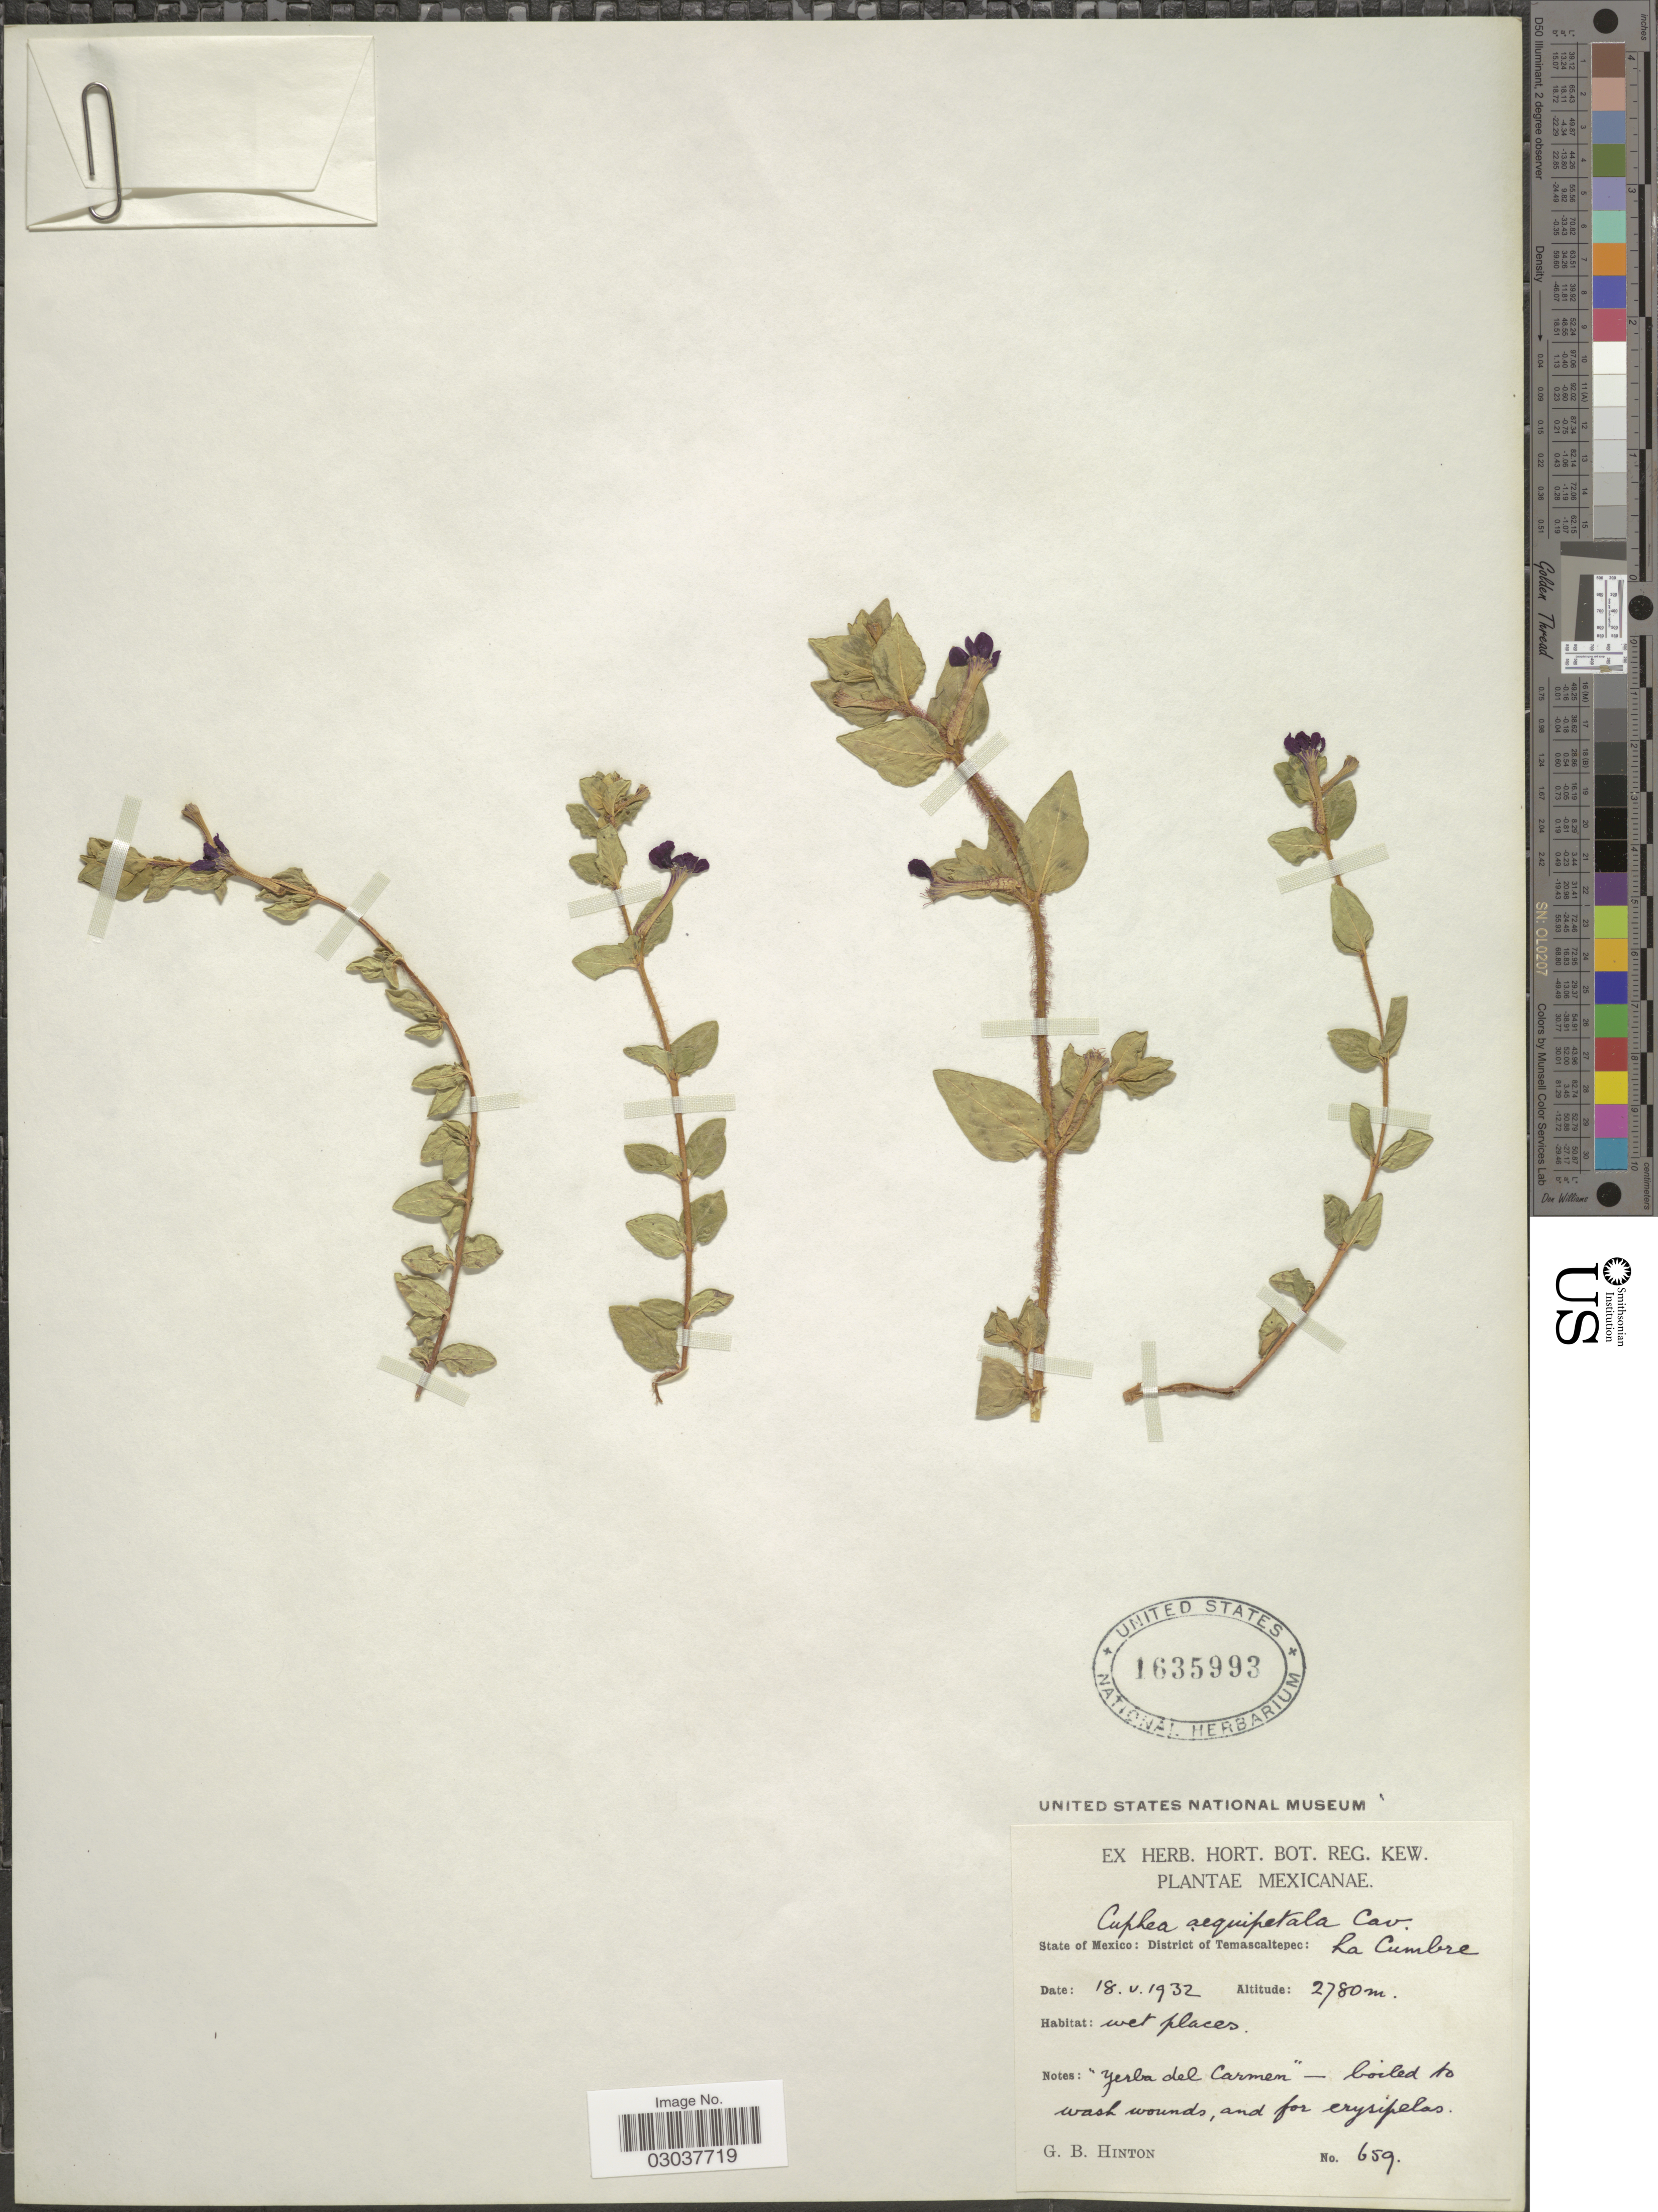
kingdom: Plantae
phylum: Tracheophyta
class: Magnoliopsida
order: Myrtales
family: Lythraceae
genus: Cuphea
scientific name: Cuphea aequipetala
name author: Cav.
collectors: G. B. Hinton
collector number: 659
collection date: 1932-05-18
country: Mexico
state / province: México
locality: District of Temascaltepec: La Cumbre.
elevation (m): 2780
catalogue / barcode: US 1635993